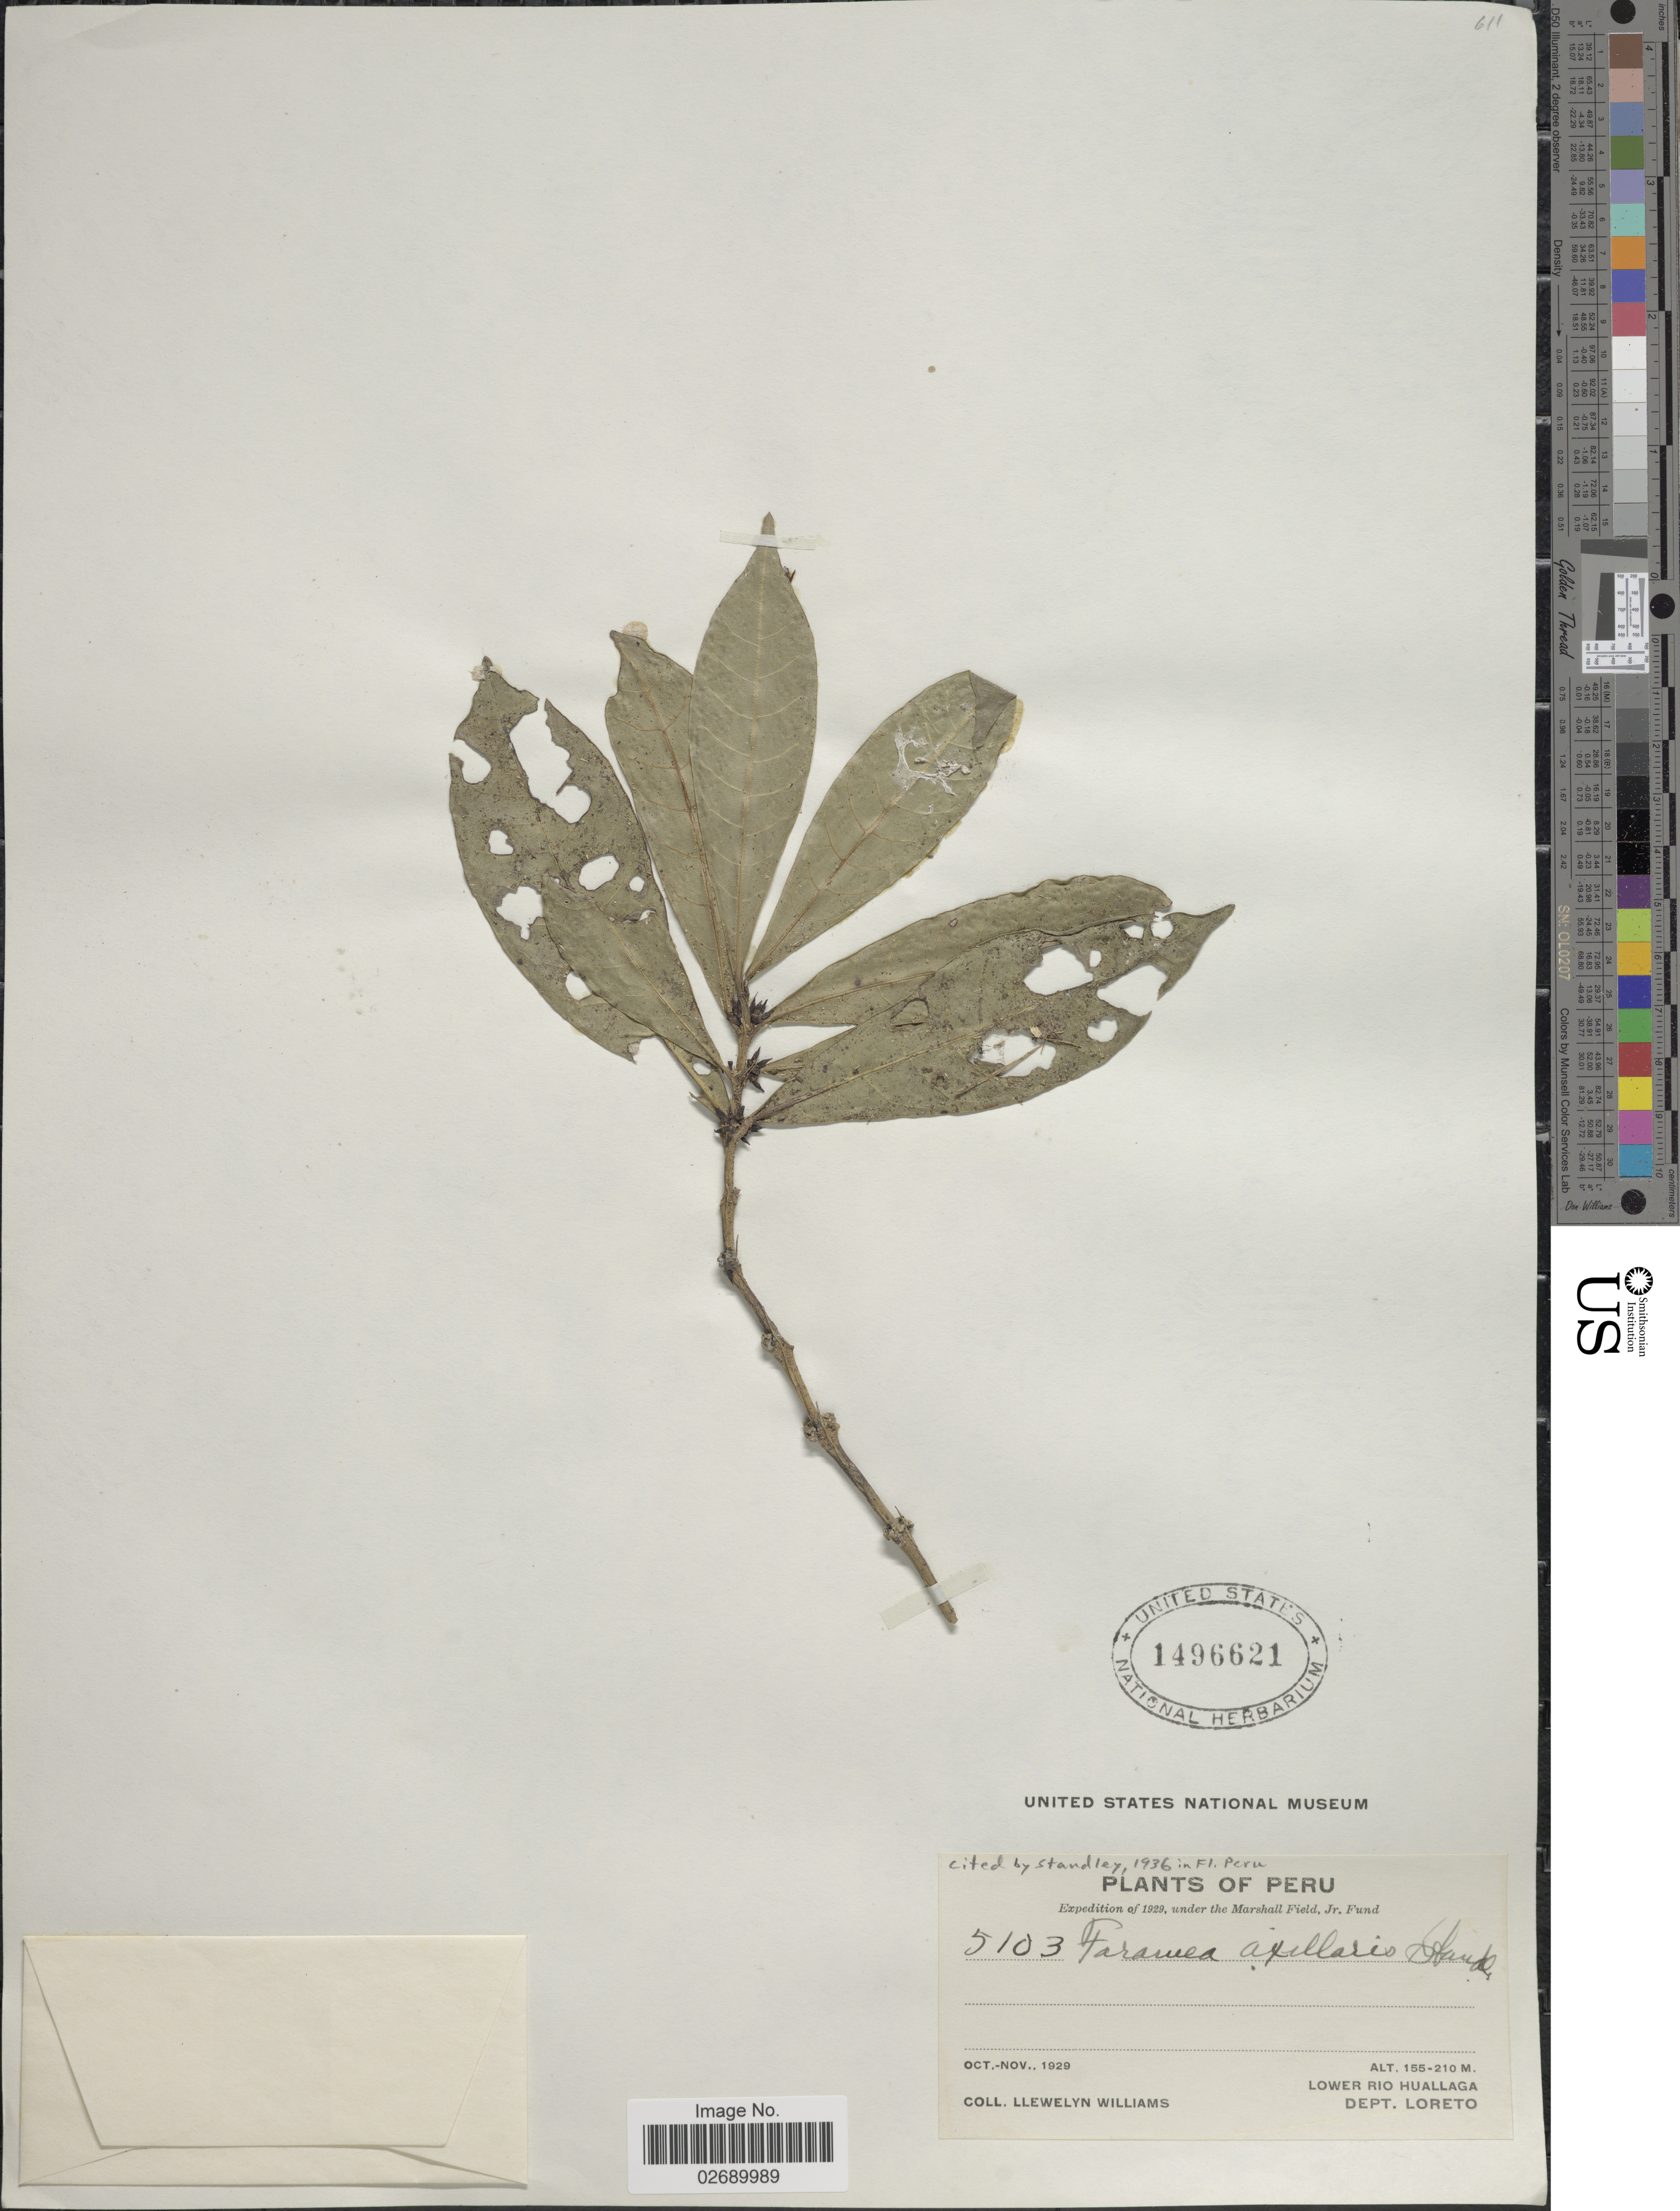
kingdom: Plantae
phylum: Tracheophyta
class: Magnoliopsida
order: Gentianales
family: Rubiaceae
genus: Faramea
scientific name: Faramea axillaris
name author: Standl.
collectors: Ll. Williams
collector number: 5103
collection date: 1929-10/1929-11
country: Peru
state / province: Loreto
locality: Lower Rio Huallaga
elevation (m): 155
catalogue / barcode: US 1496621